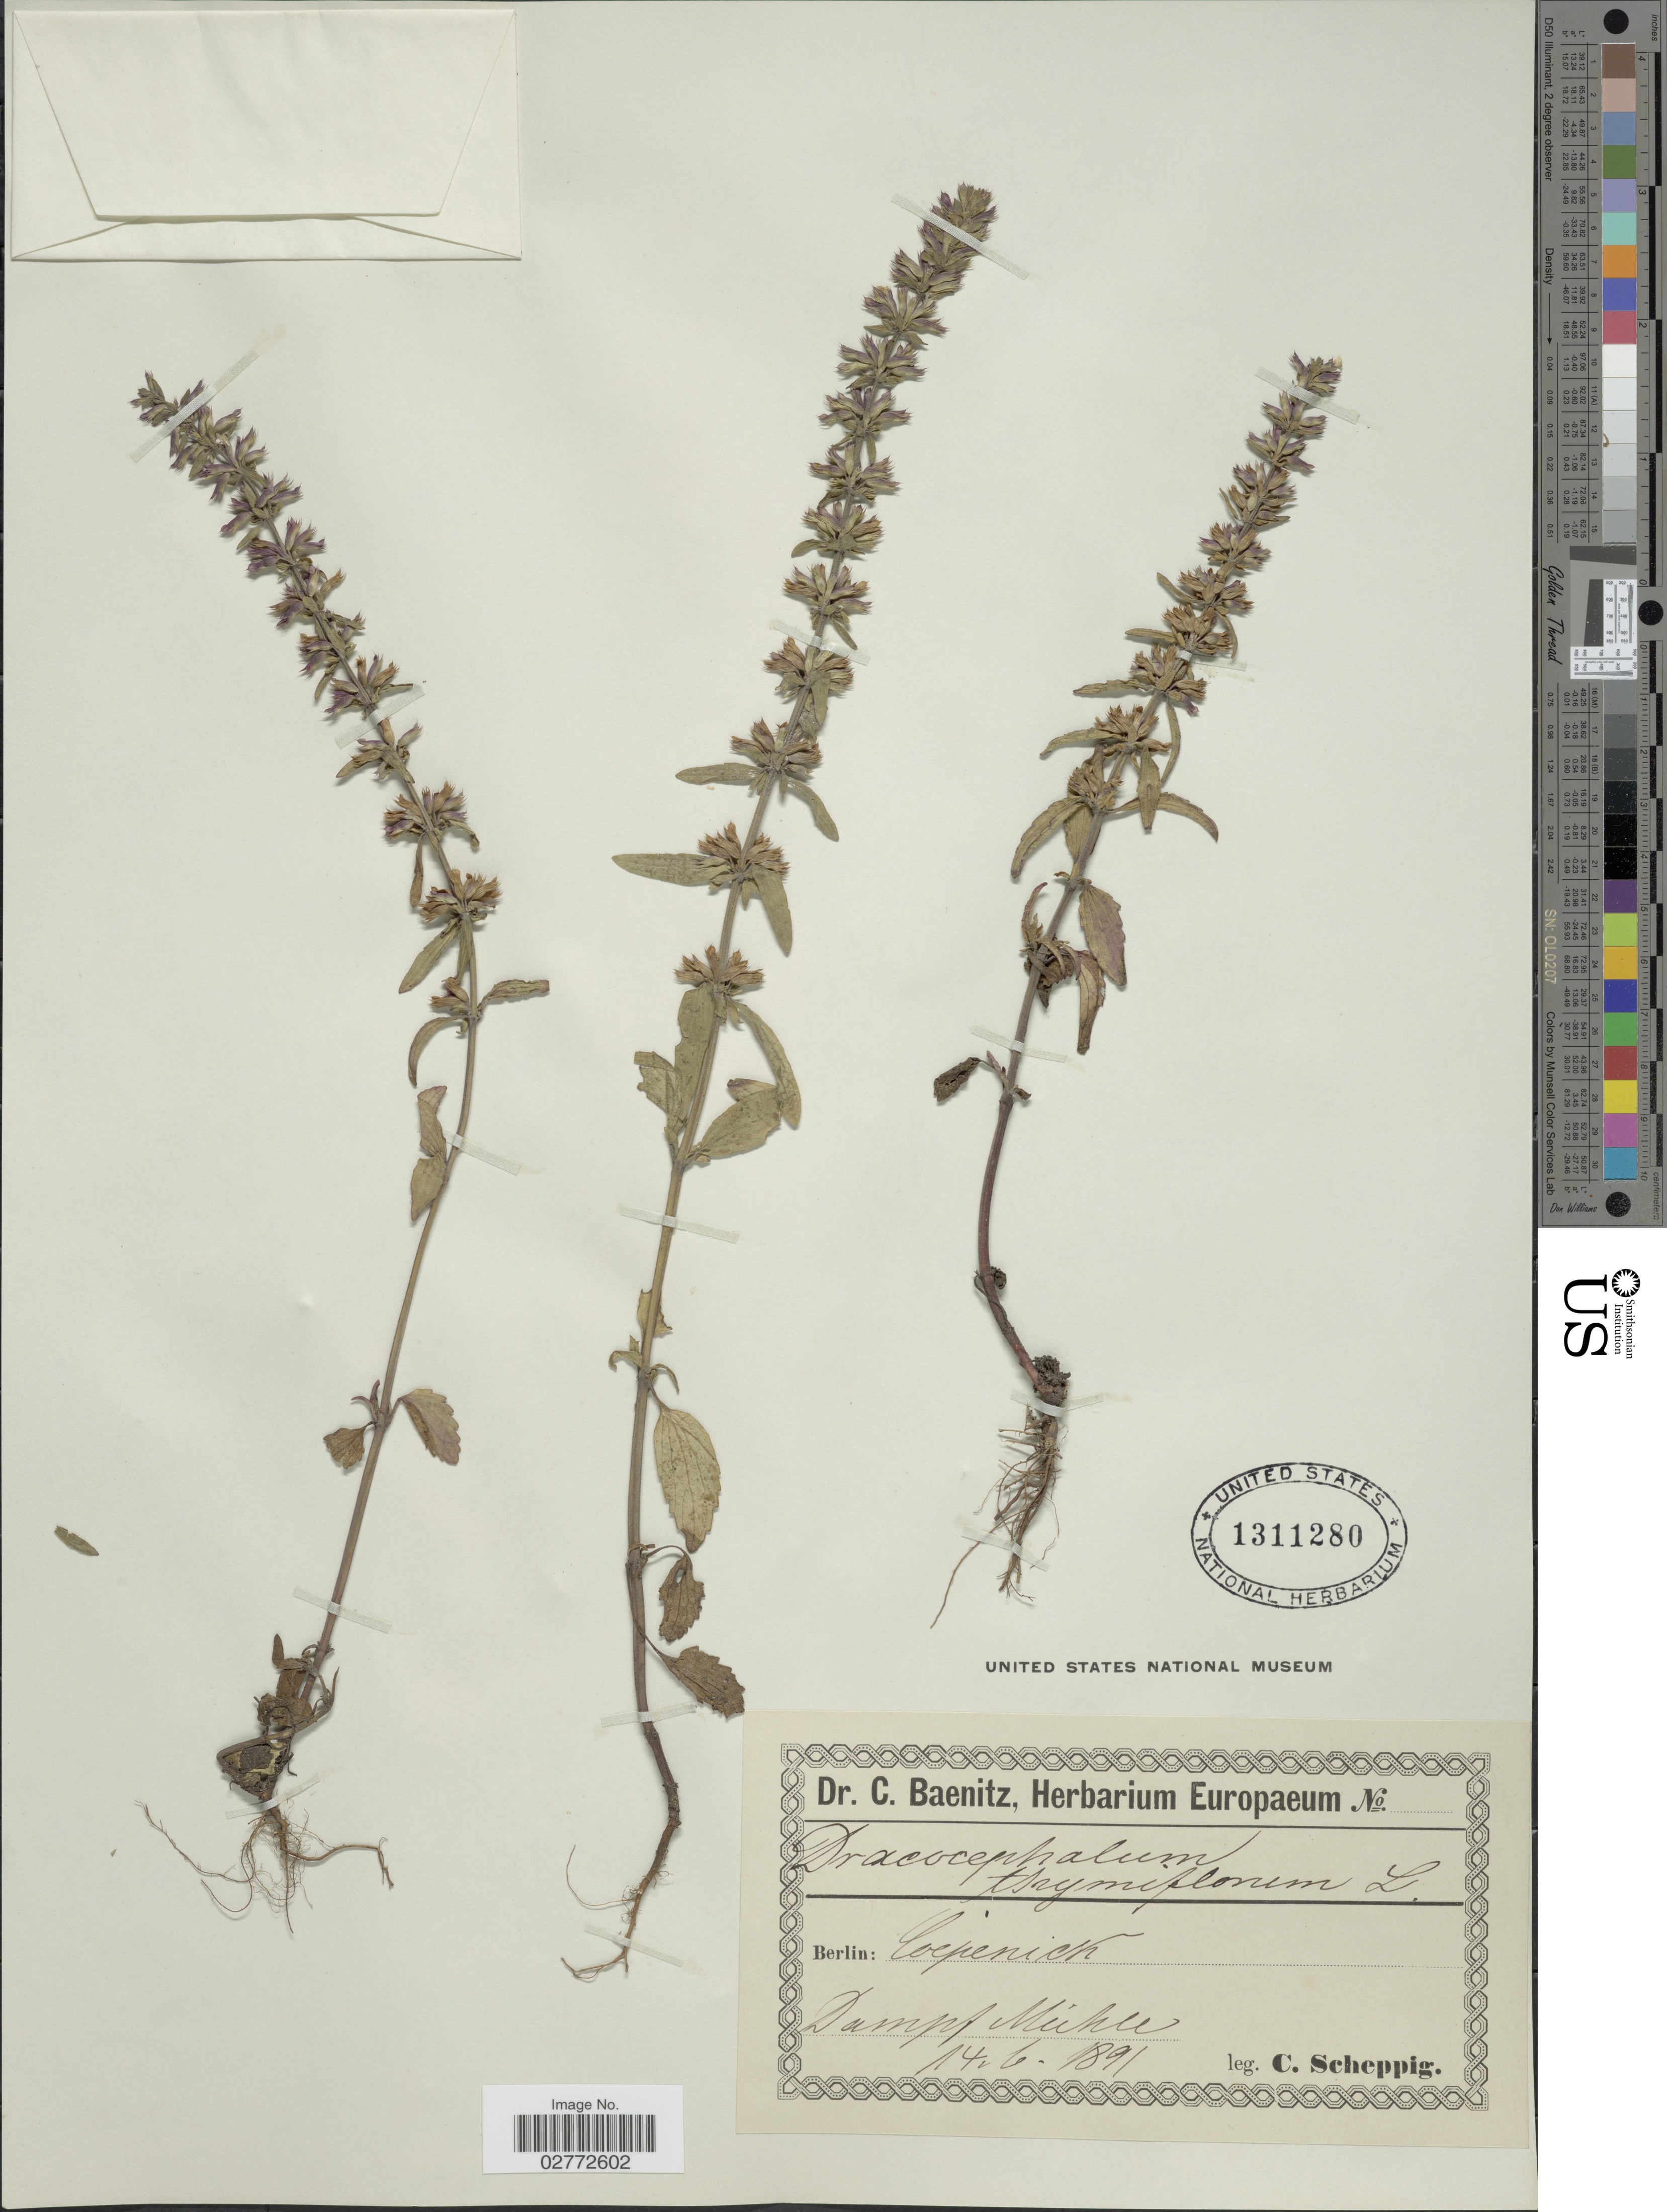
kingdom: Plantae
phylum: Tracheophyta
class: Magnoliopsida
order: Lamiales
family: Lamiaceae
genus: Dracocephalum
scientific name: Dracocephalum thymiflorum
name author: L.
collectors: C. Scheppig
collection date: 1891-06-14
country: Germany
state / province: Berlin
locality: Coepenick.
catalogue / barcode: US 1311280